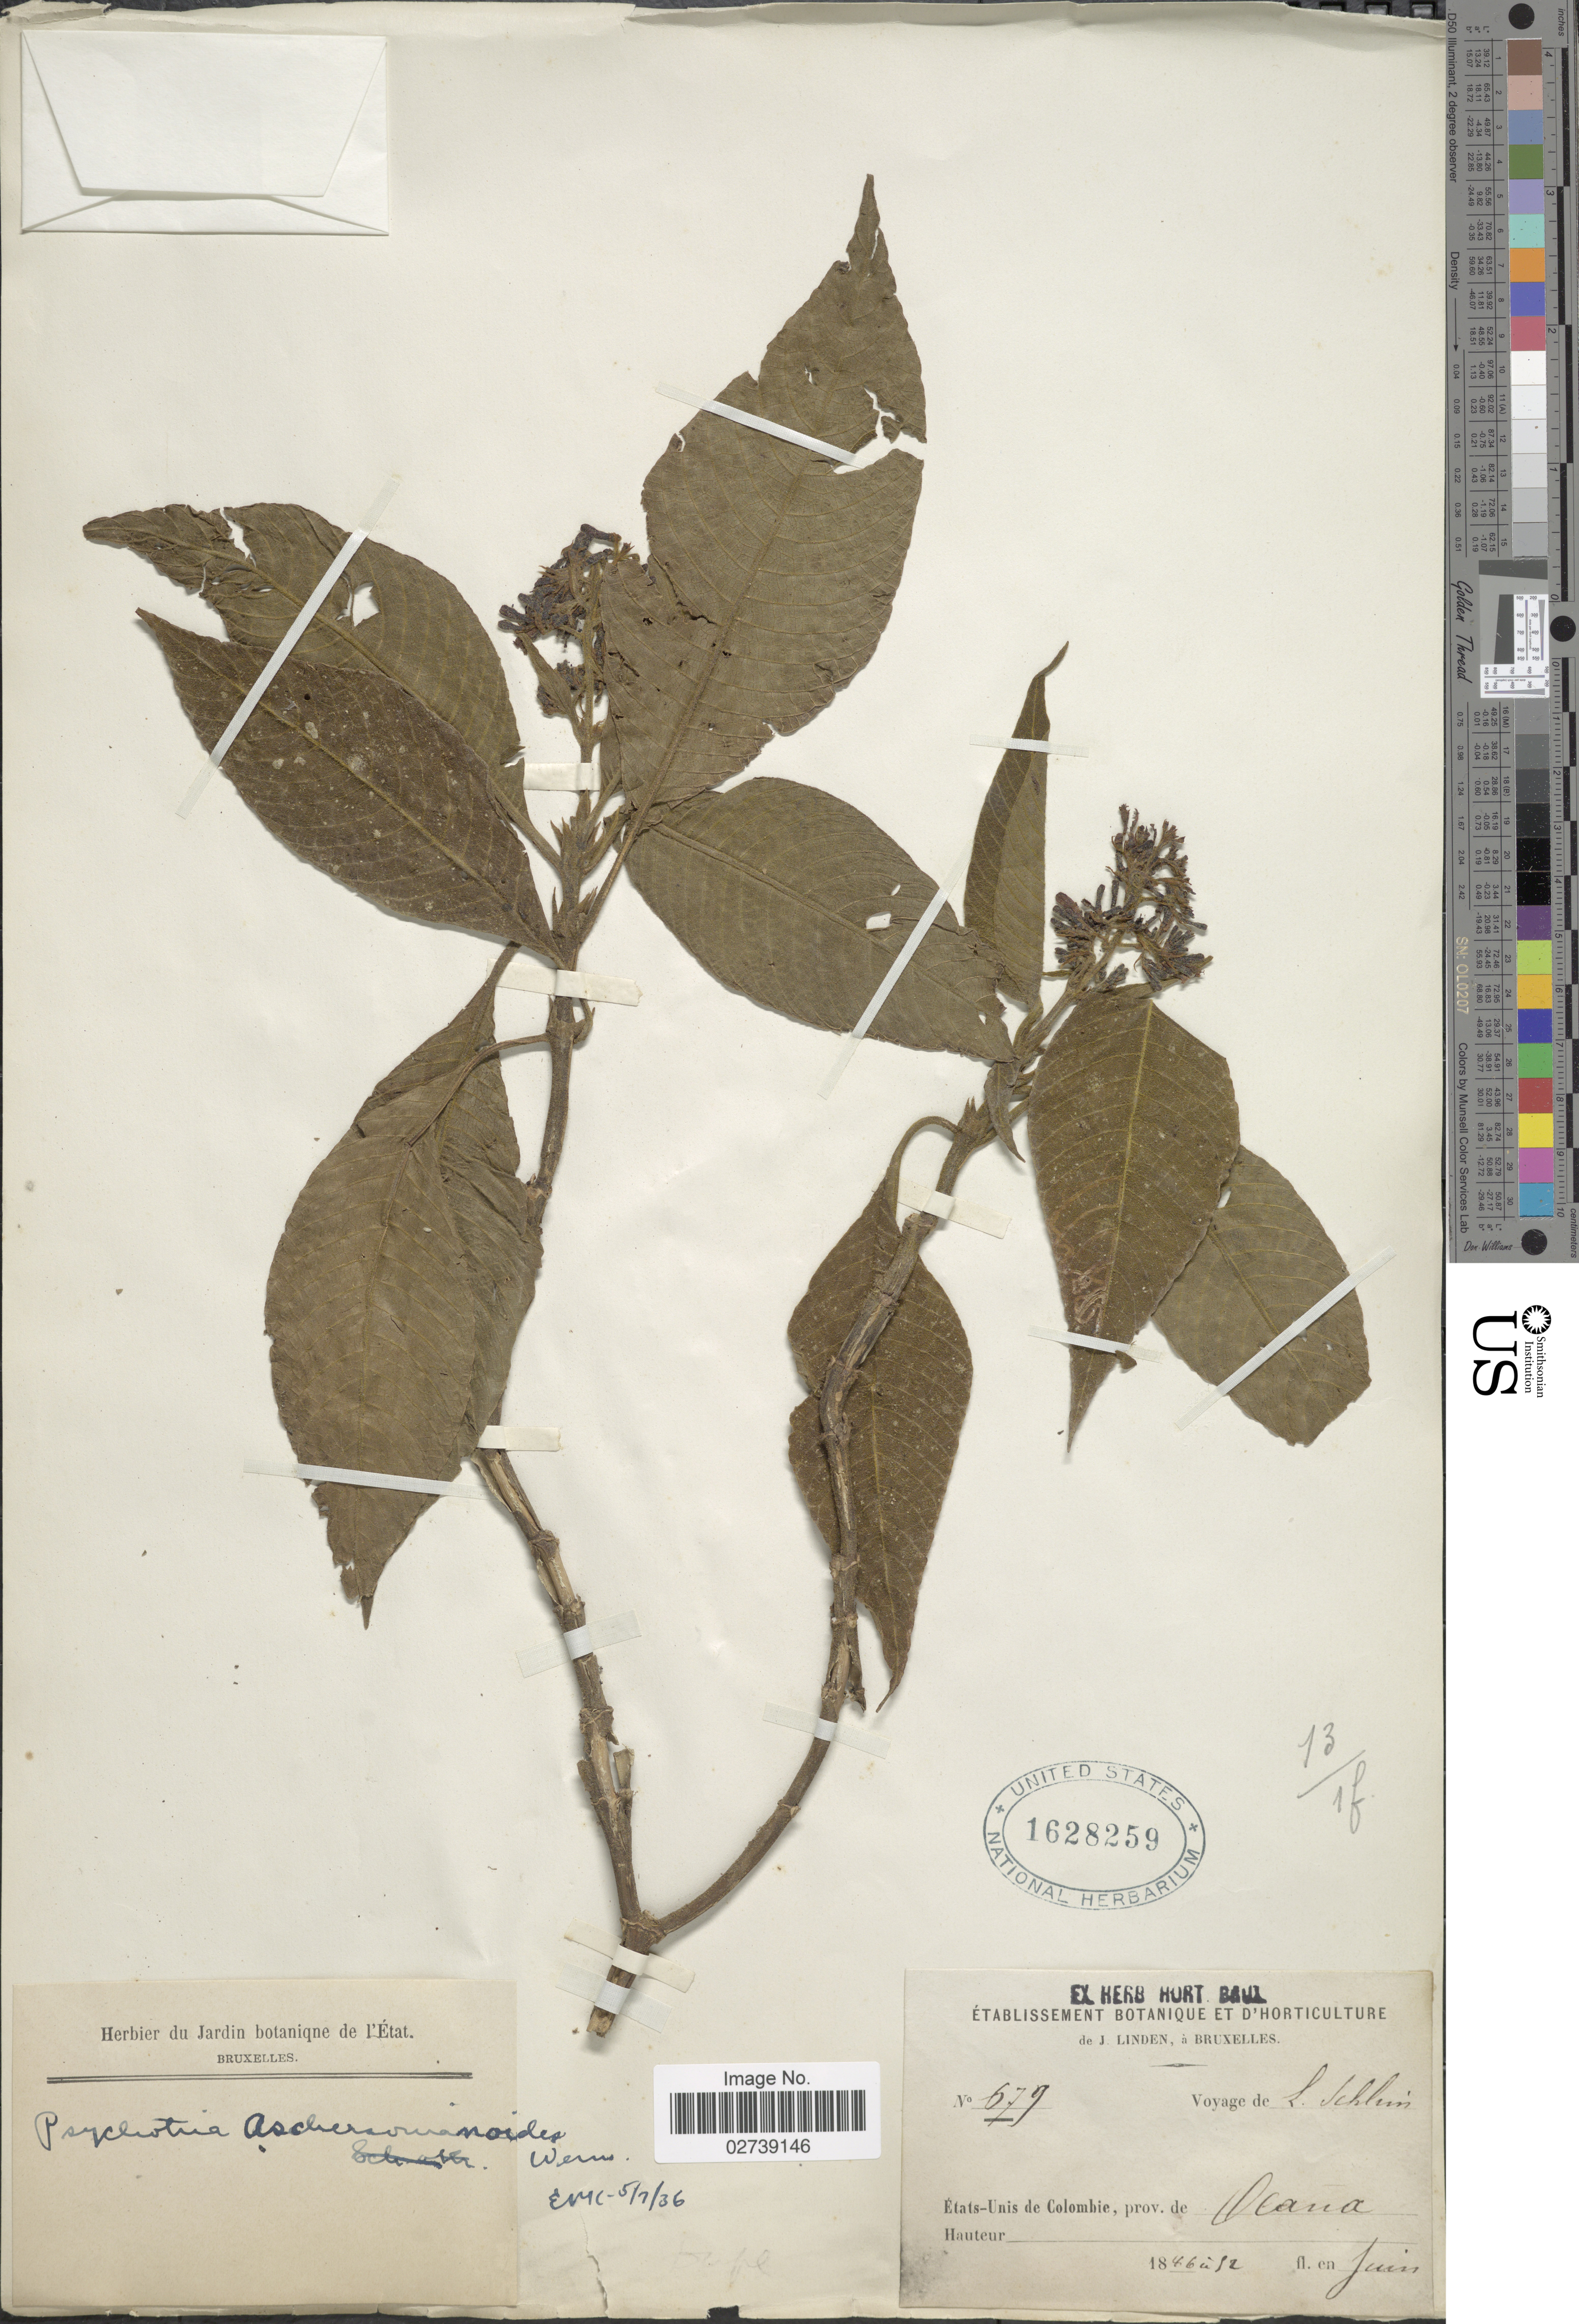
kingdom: Plantae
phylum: Tracheophyta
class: Magnoliopsida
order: Gentianales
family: Rubiaceae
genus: Palicourea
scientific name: Palicourea aschersonianoides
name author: Steyerm.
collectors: L. Schlim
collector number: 679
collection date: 1846-06/1852-06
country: Colombia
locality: Etats-Unis de Colombie, prov. de Ocaña.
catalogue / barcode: US 1628259